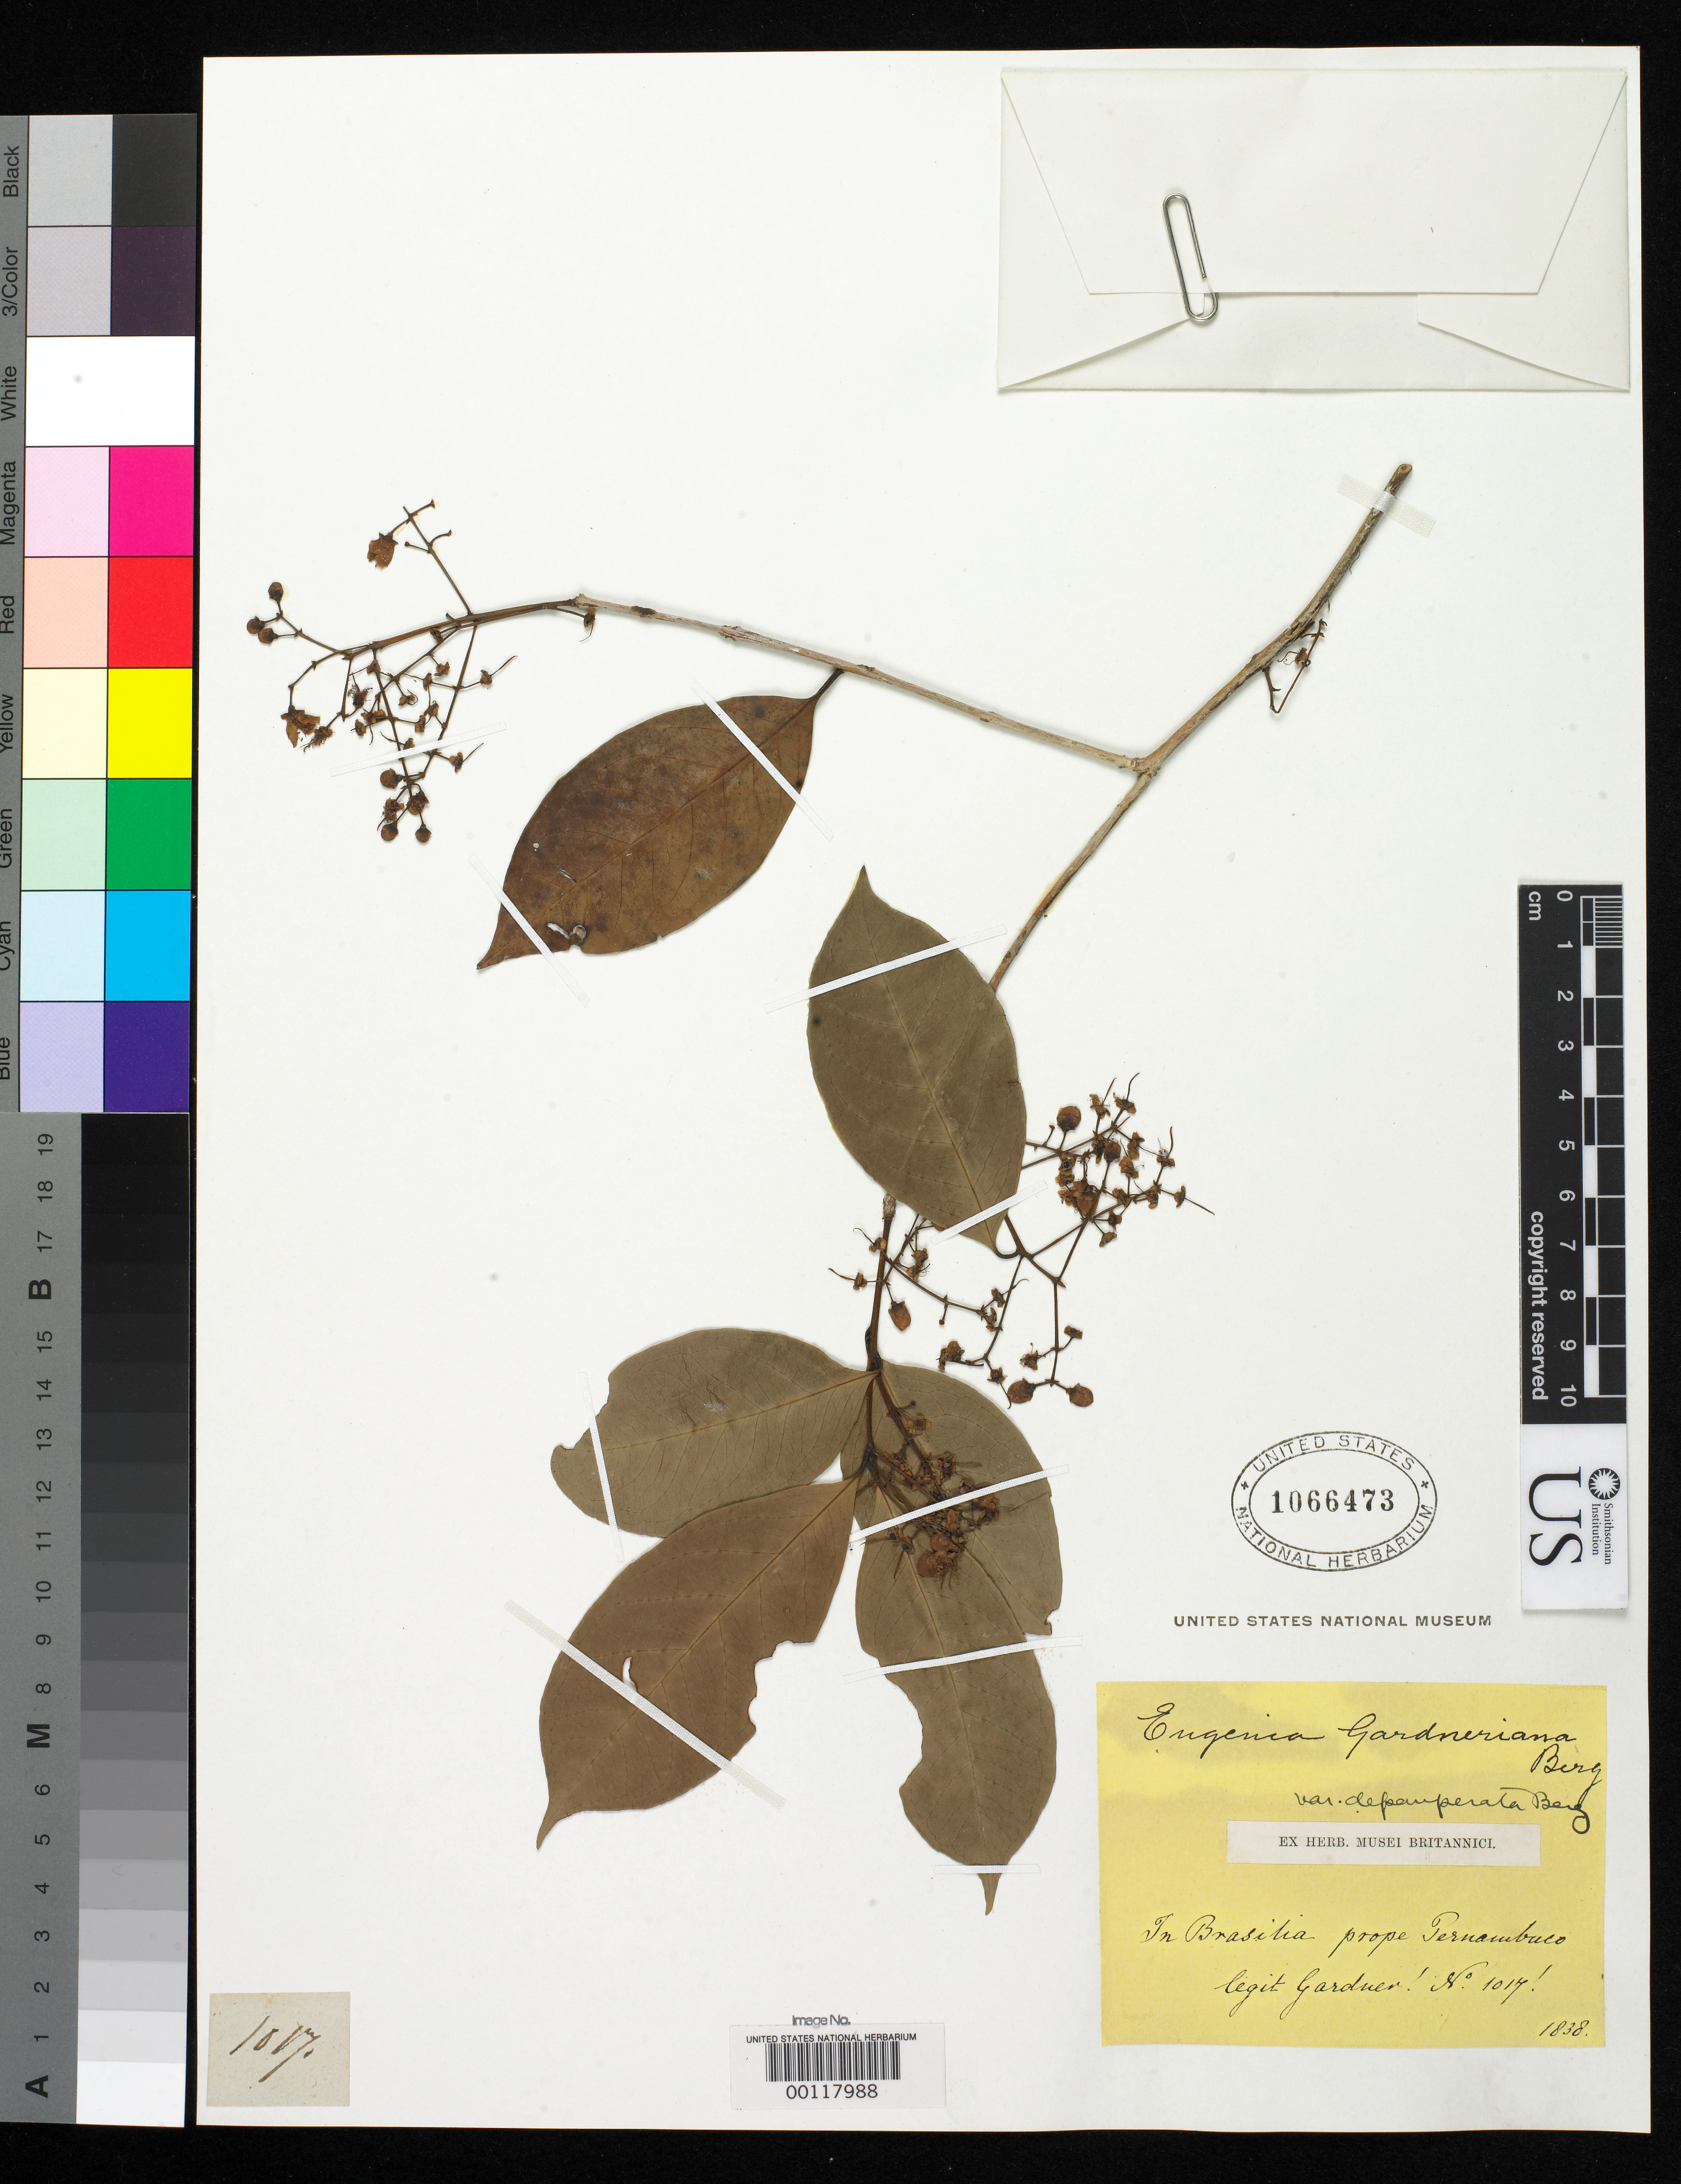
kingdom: Plantae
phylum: Tracheophyta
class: Magnoliopsida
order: Myrtales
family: Myrtaceae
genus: Eugenia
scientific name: Eugenia gardneriana var. depauperata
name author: O. Berg in Mart.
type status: Isotype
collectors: G. Gardner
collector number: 1017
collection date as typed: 1838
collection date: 1838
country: Brazil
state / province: Pernambuco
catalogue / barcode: US 1066473